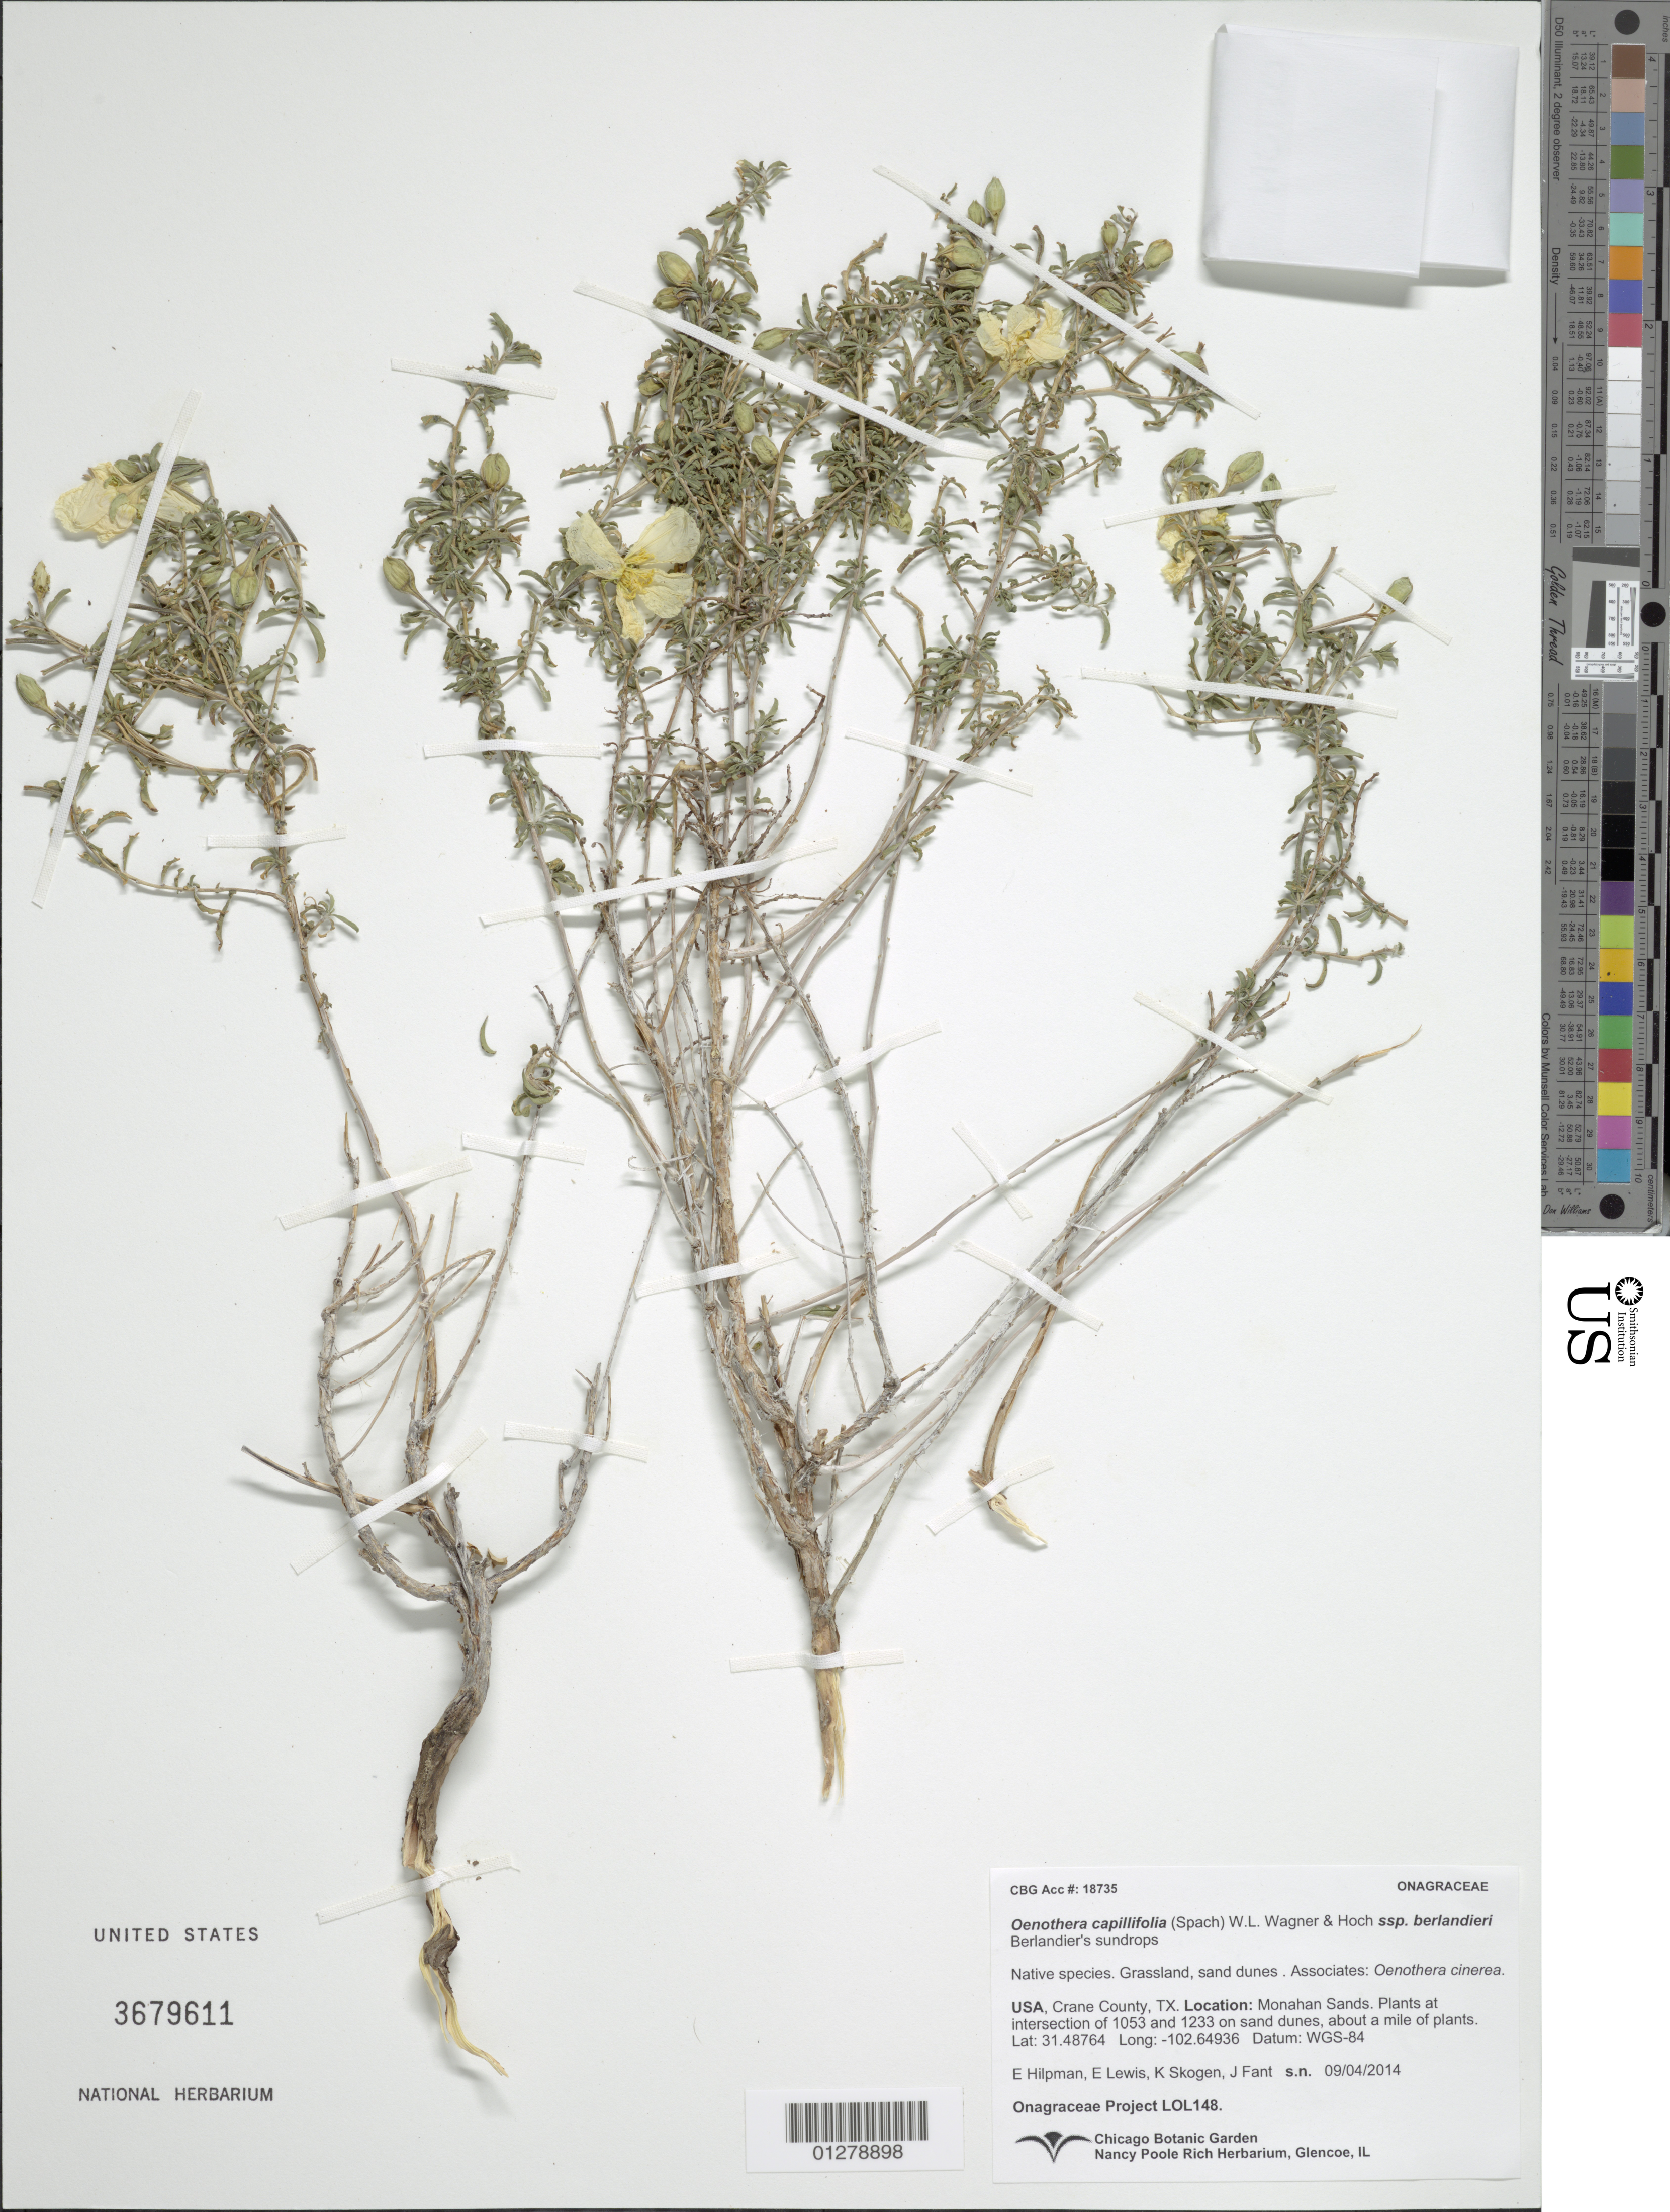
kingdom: Plantae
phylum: Tracheophyta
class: Magnoliopsida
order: Myrtales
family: Onagraceae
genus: Oenothera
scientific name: Oenothera capillifolia subsp. berlandieri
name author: (Spach) W.L. Wagner & Hoch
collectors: Onagraceae Project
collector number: LOL 148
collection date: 2014-09-04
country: United States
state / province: Texas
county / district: Crane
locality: plants at intersection of 1053 and 1233 on sand dunes, about a mile of plants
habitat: grassland, sand dunes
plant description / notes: CHIC, US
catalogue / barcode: US 3679611